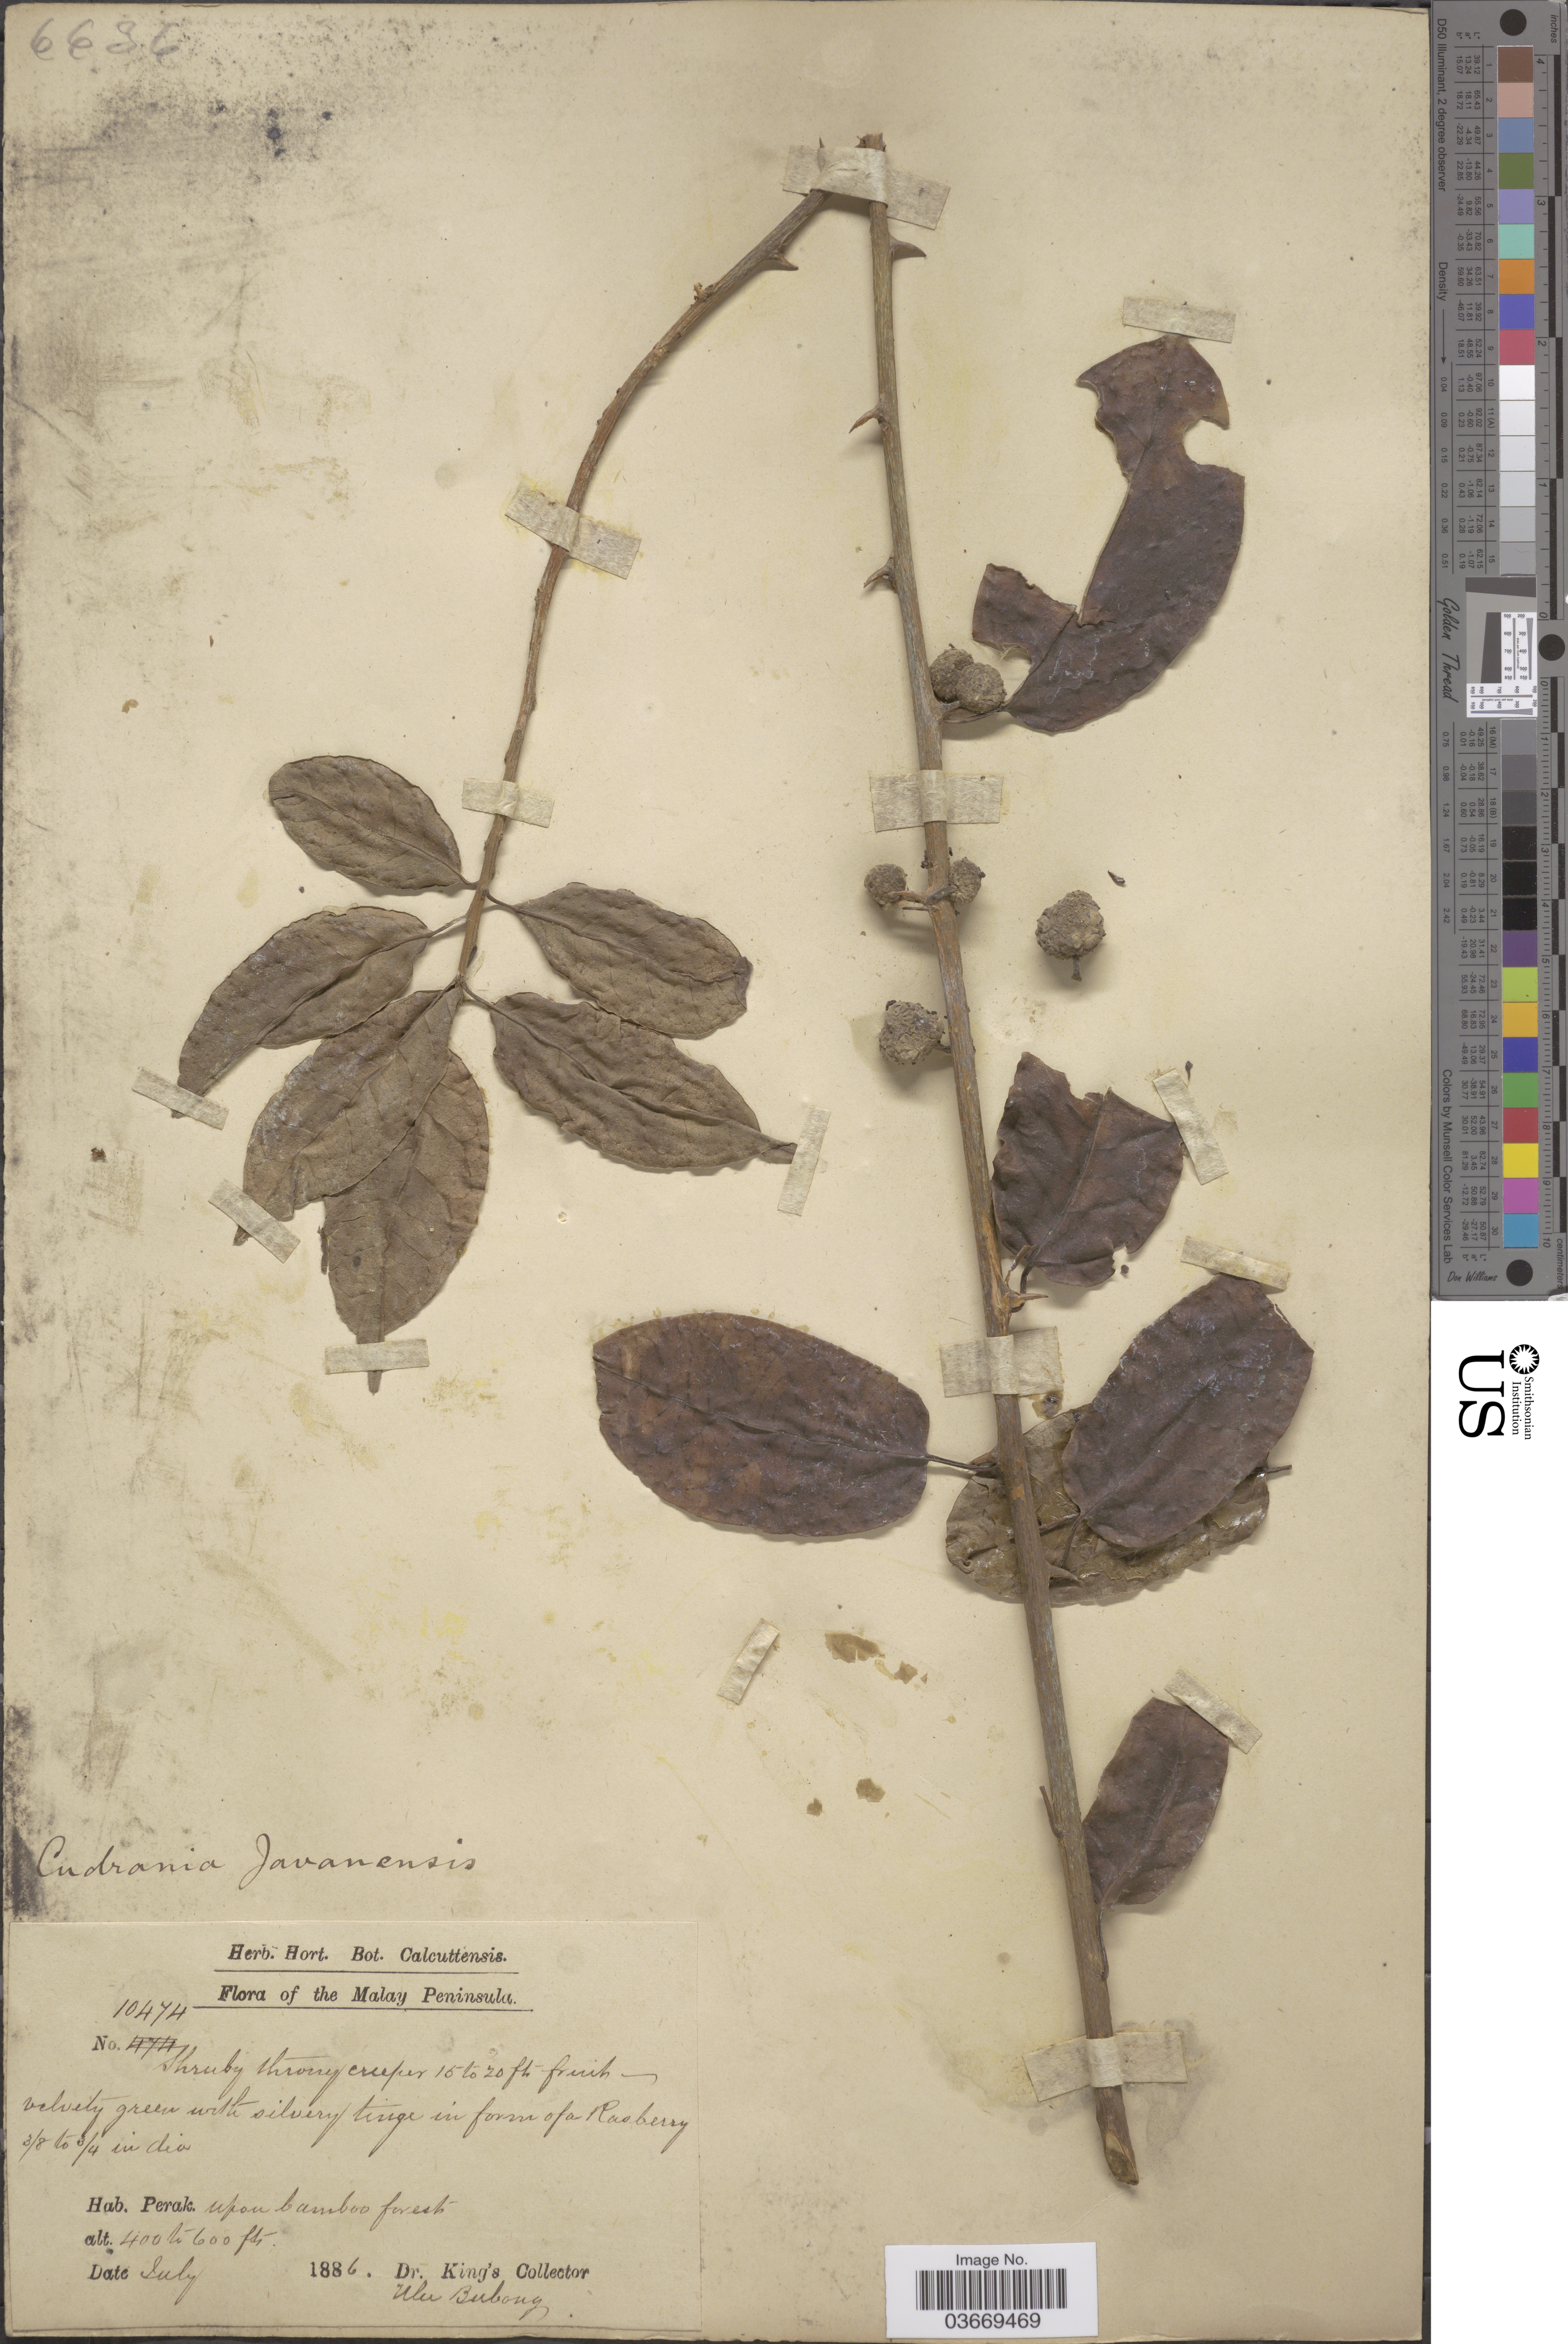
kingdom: Plantae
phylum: Tracheophyta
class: Magnoliopsida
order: Rosales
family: Moraceae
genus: Maclura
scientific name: Maclura cochinchinensis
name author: (Lour.) Corner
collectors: Dr. King's collector & U. Buboug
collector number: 10474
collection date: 1886-07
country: Malaysia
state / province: Perak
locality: The Malay Peninsula. Perak. Upon bamboo forest.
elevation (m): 122